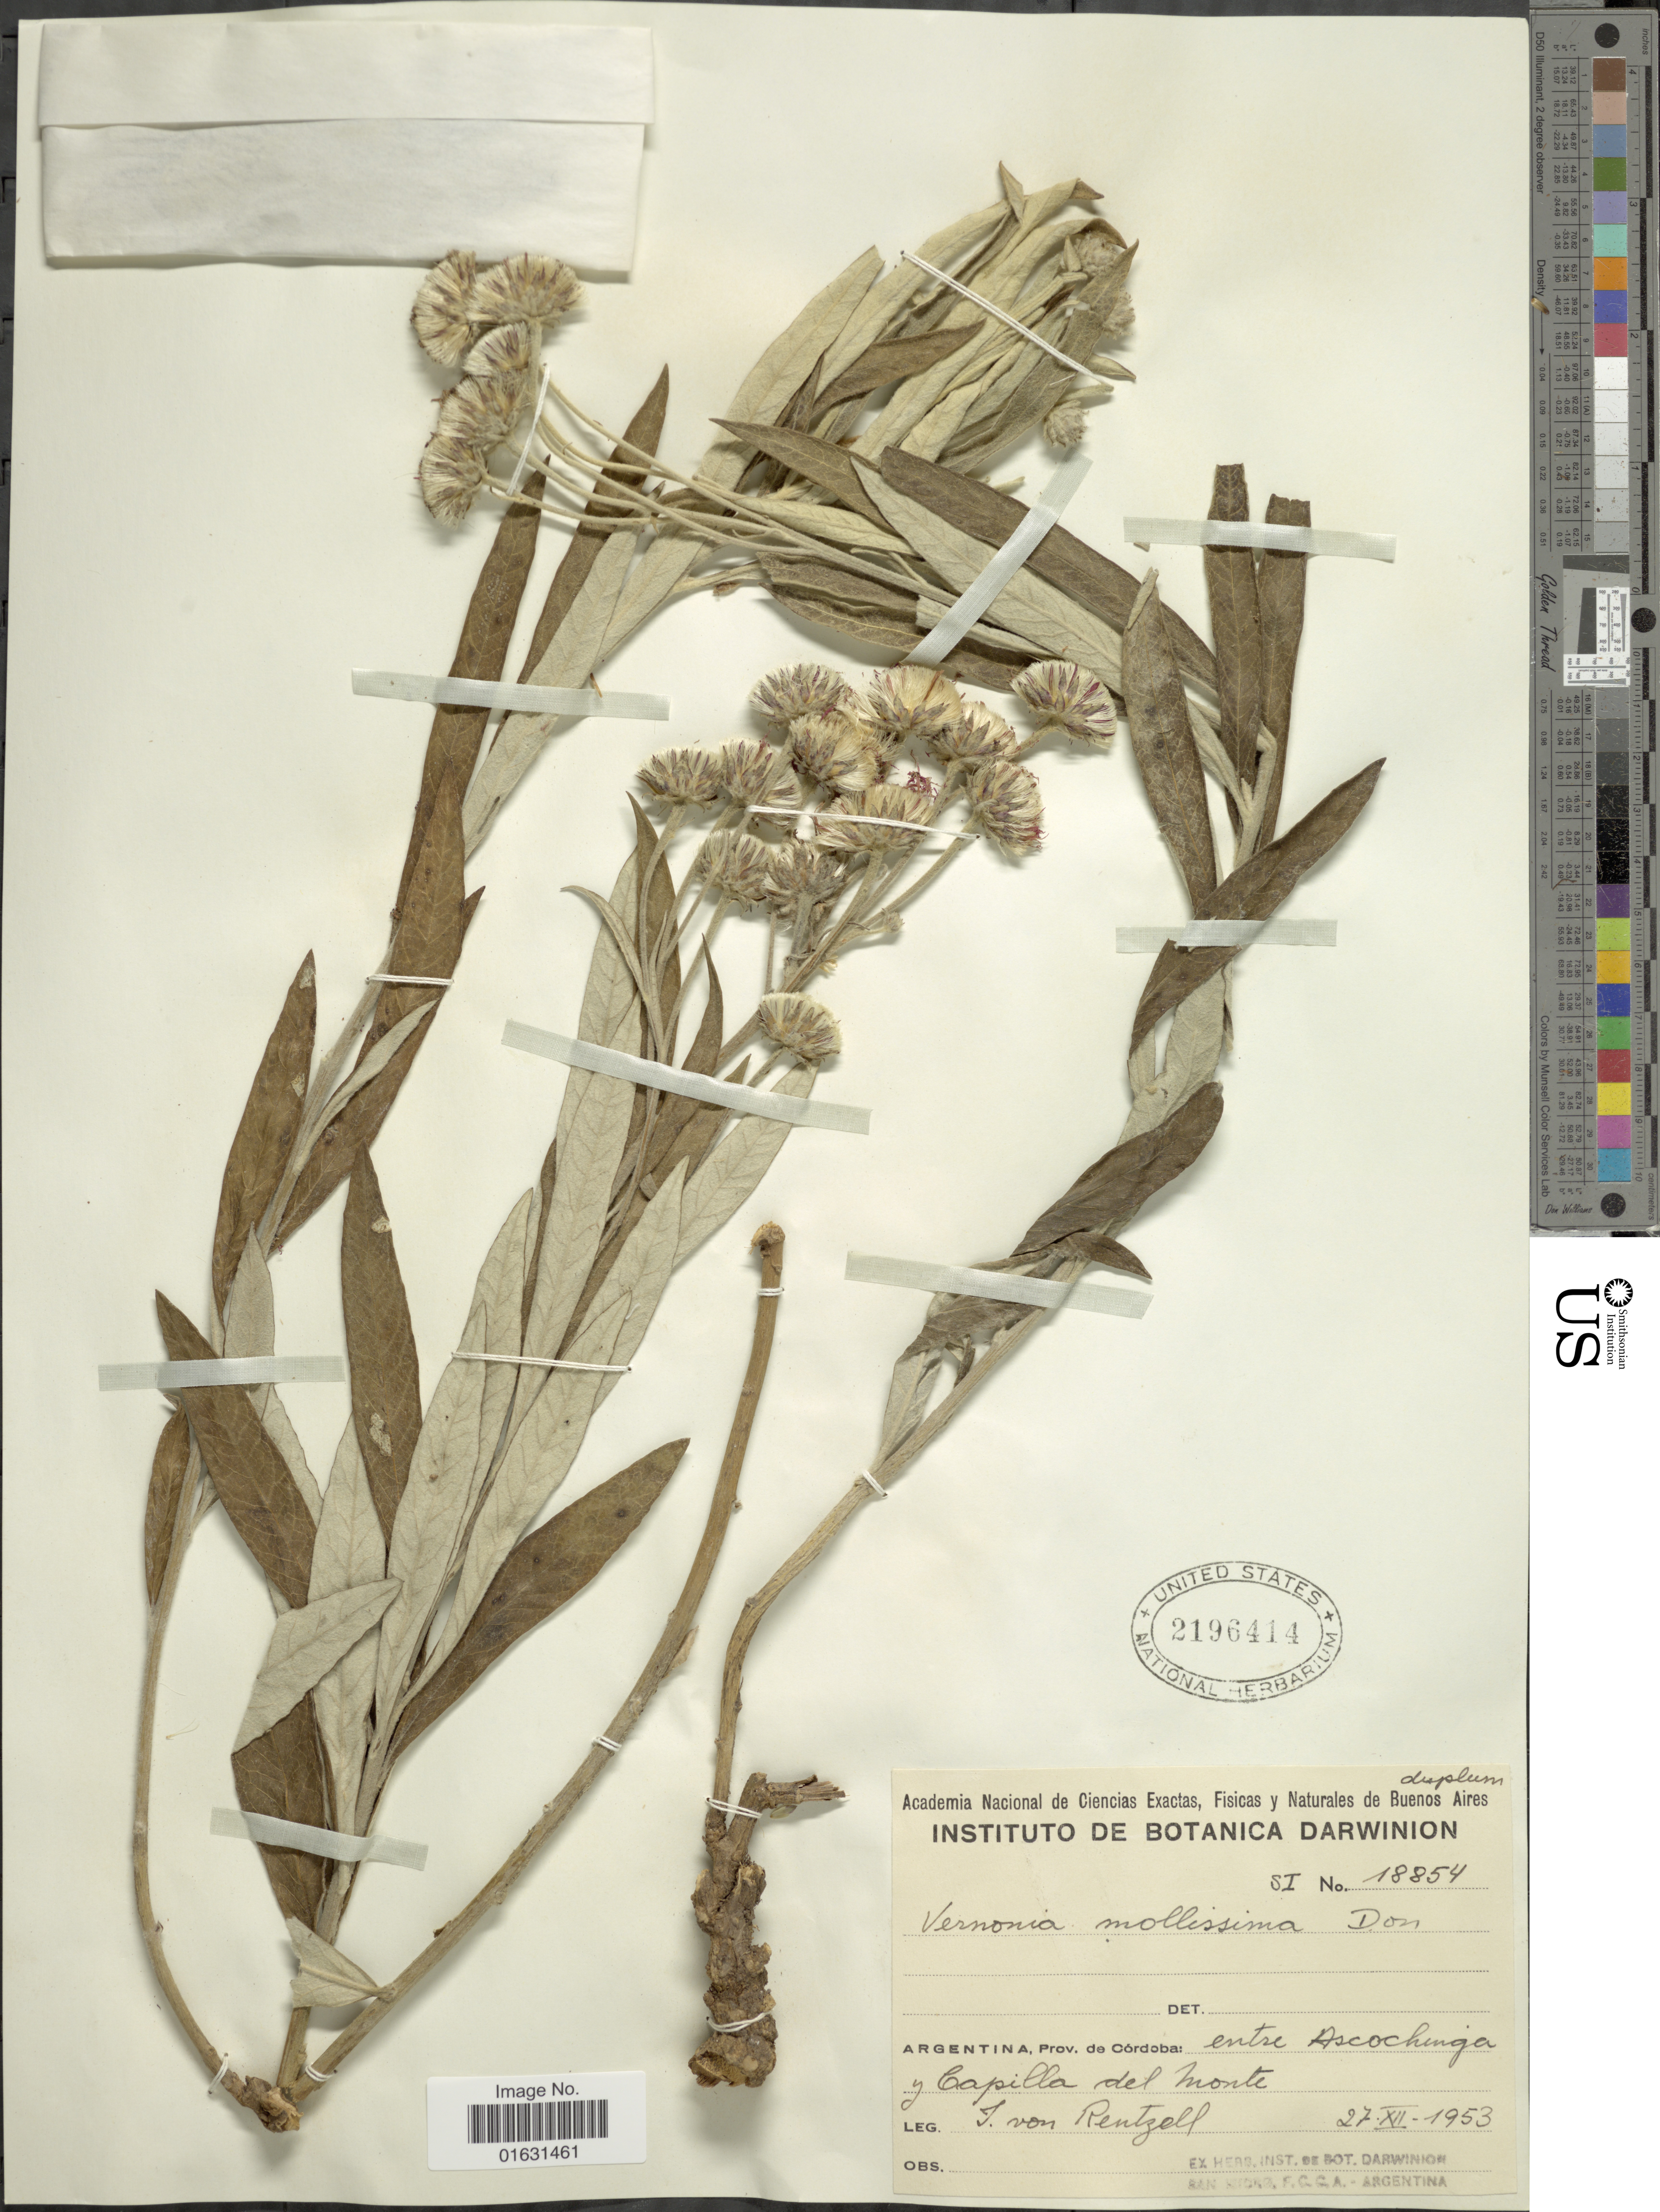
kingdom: Plantae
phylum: Tracheophyta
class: Magnoliopsida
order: Asterales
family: Asteraceae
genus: Lessingianthus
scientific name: Lessingianthus mollissimus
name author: (D. Don ex Hook. & Arn.) H. Rob.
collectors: I. von Rentzell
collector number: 18854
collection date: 1953-12-27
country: Argentina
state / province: Cordoba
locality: Entre Ascochinga y Capilla del monte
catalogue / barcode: US 2196414